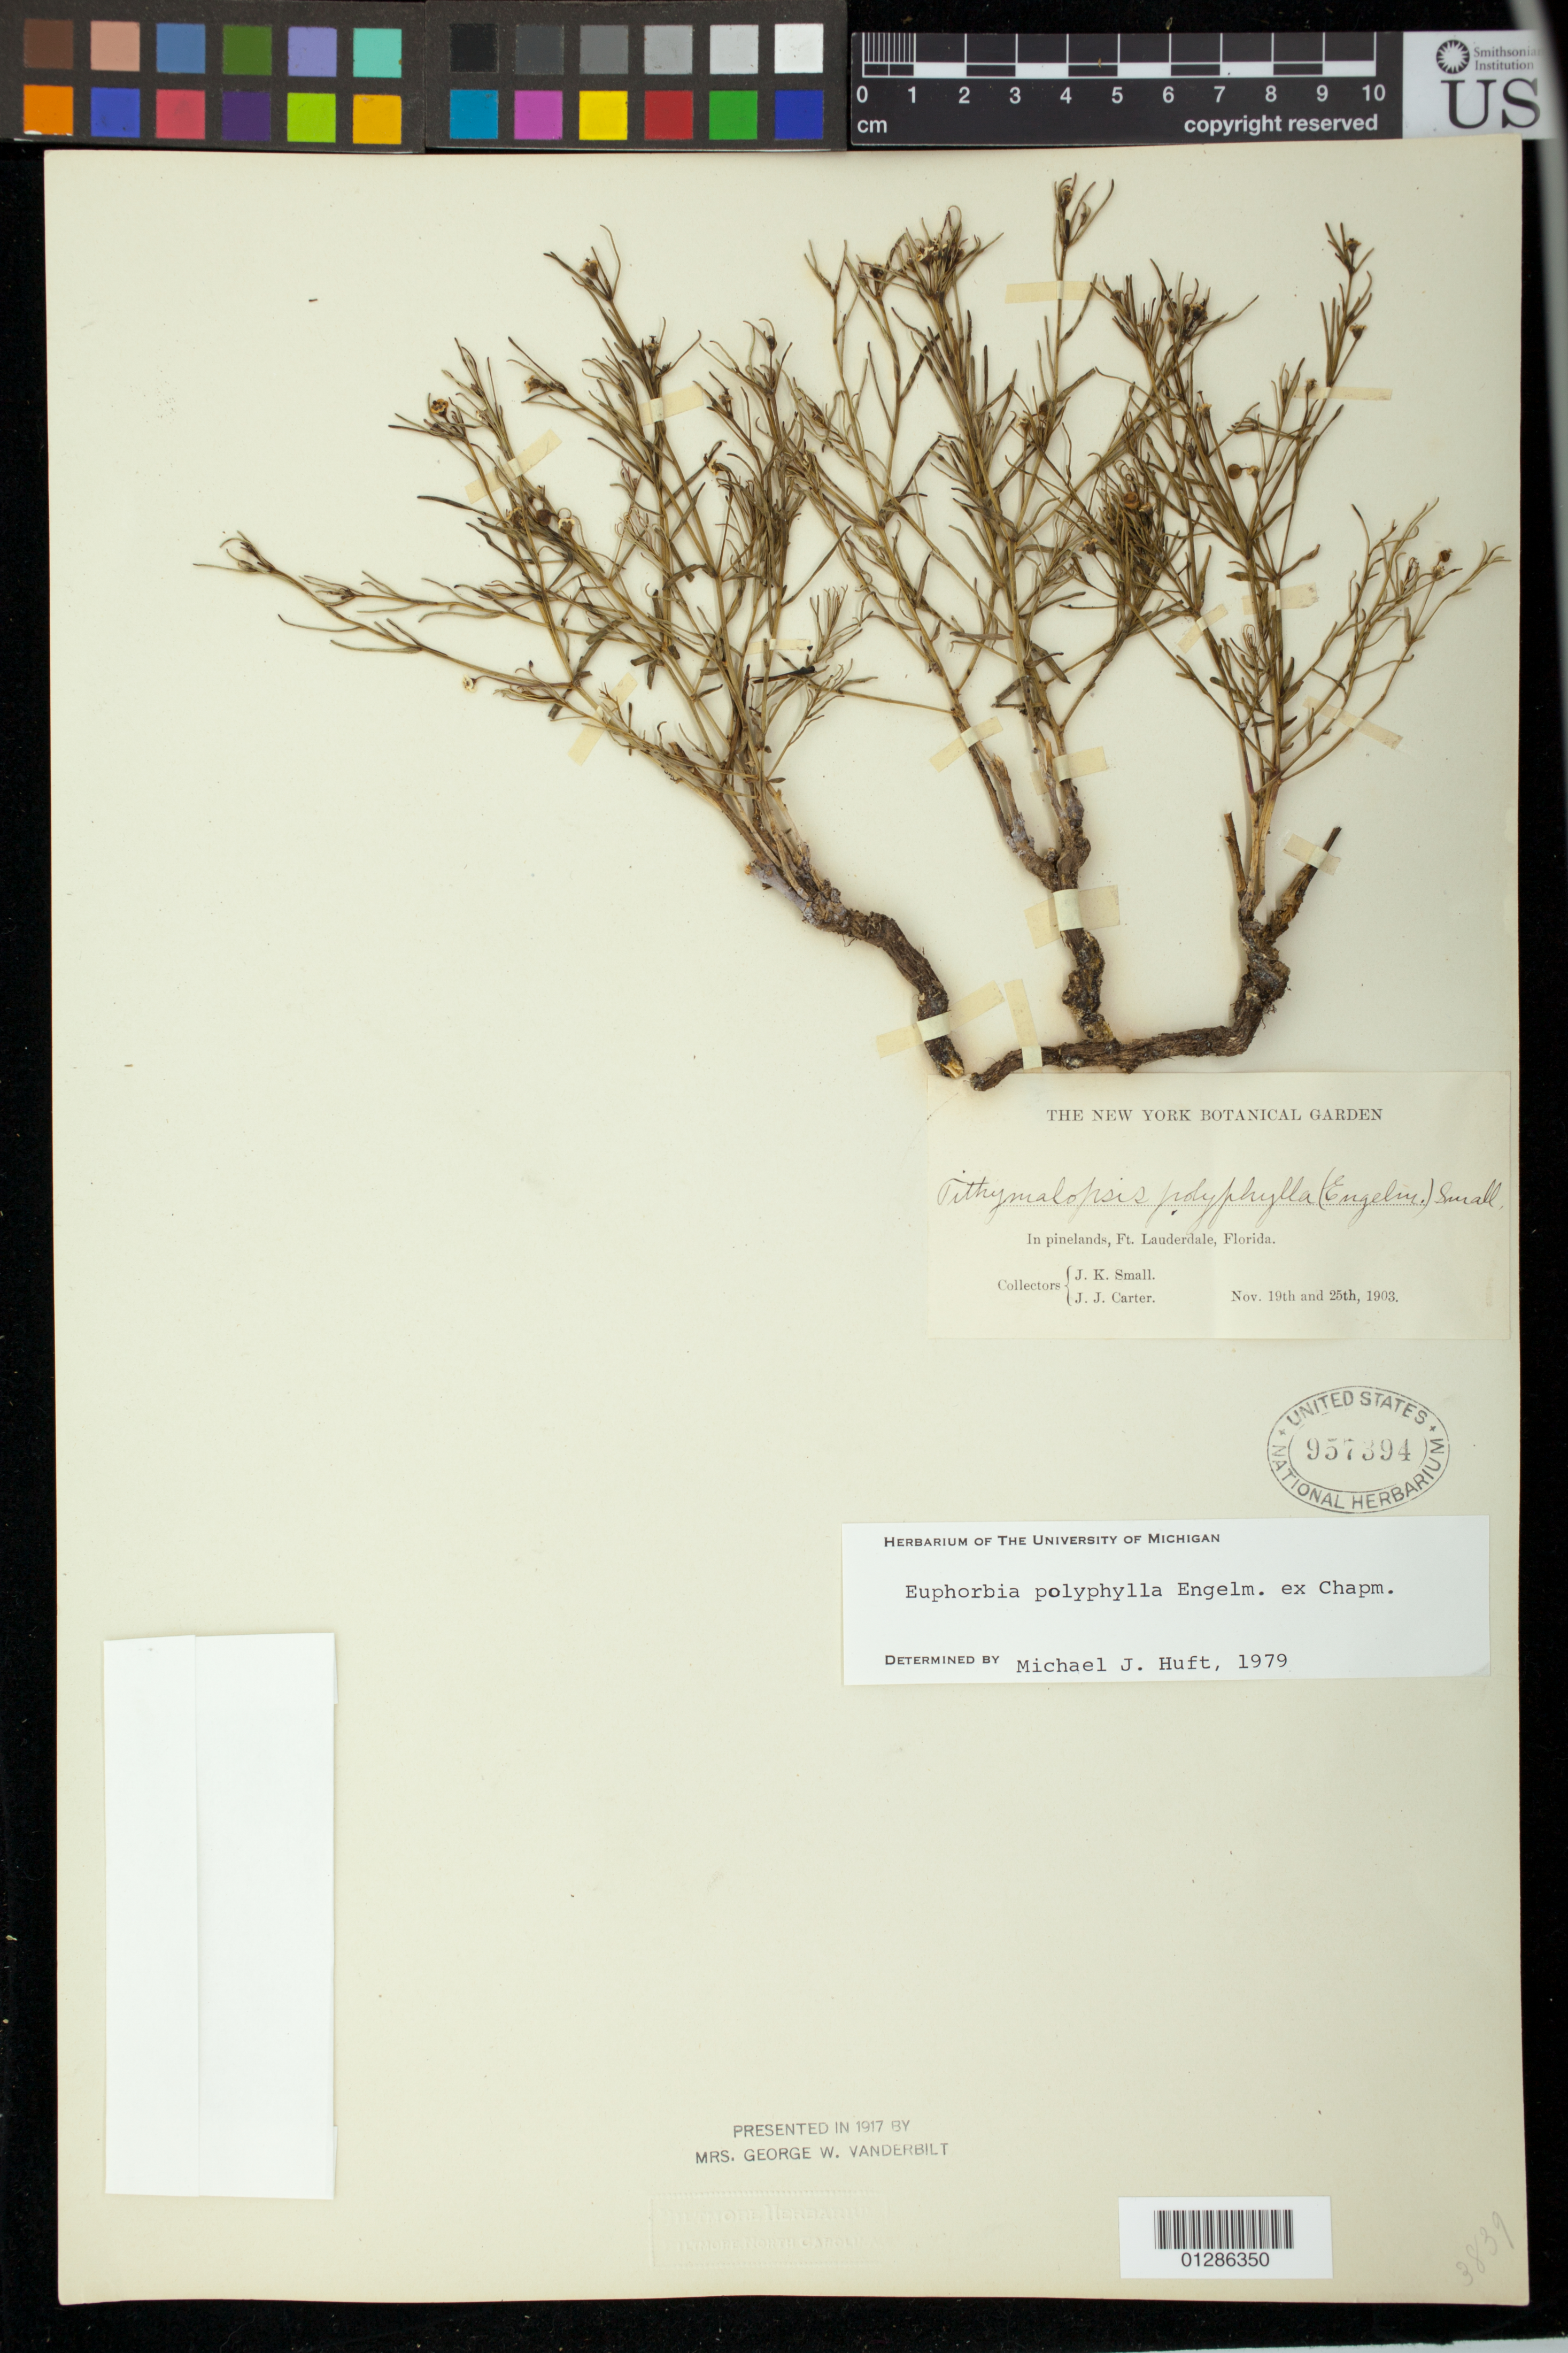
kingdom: Plantae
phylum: Tracheophyta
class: Magnoliopsida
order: Malpighiales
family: Euphorbiaceae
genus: Euphorbia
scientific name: Euphorbia polyphylla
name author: Engelm. ex Holz.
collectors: J. K. Small & J. J. Carter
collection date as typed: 19 Nov 1903 and 25 Nov 1903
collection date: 1903-11-19,1903-11-25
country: United States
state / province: Florida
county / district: Broward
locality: Ft. Lauderdale.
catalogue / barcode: US 957394